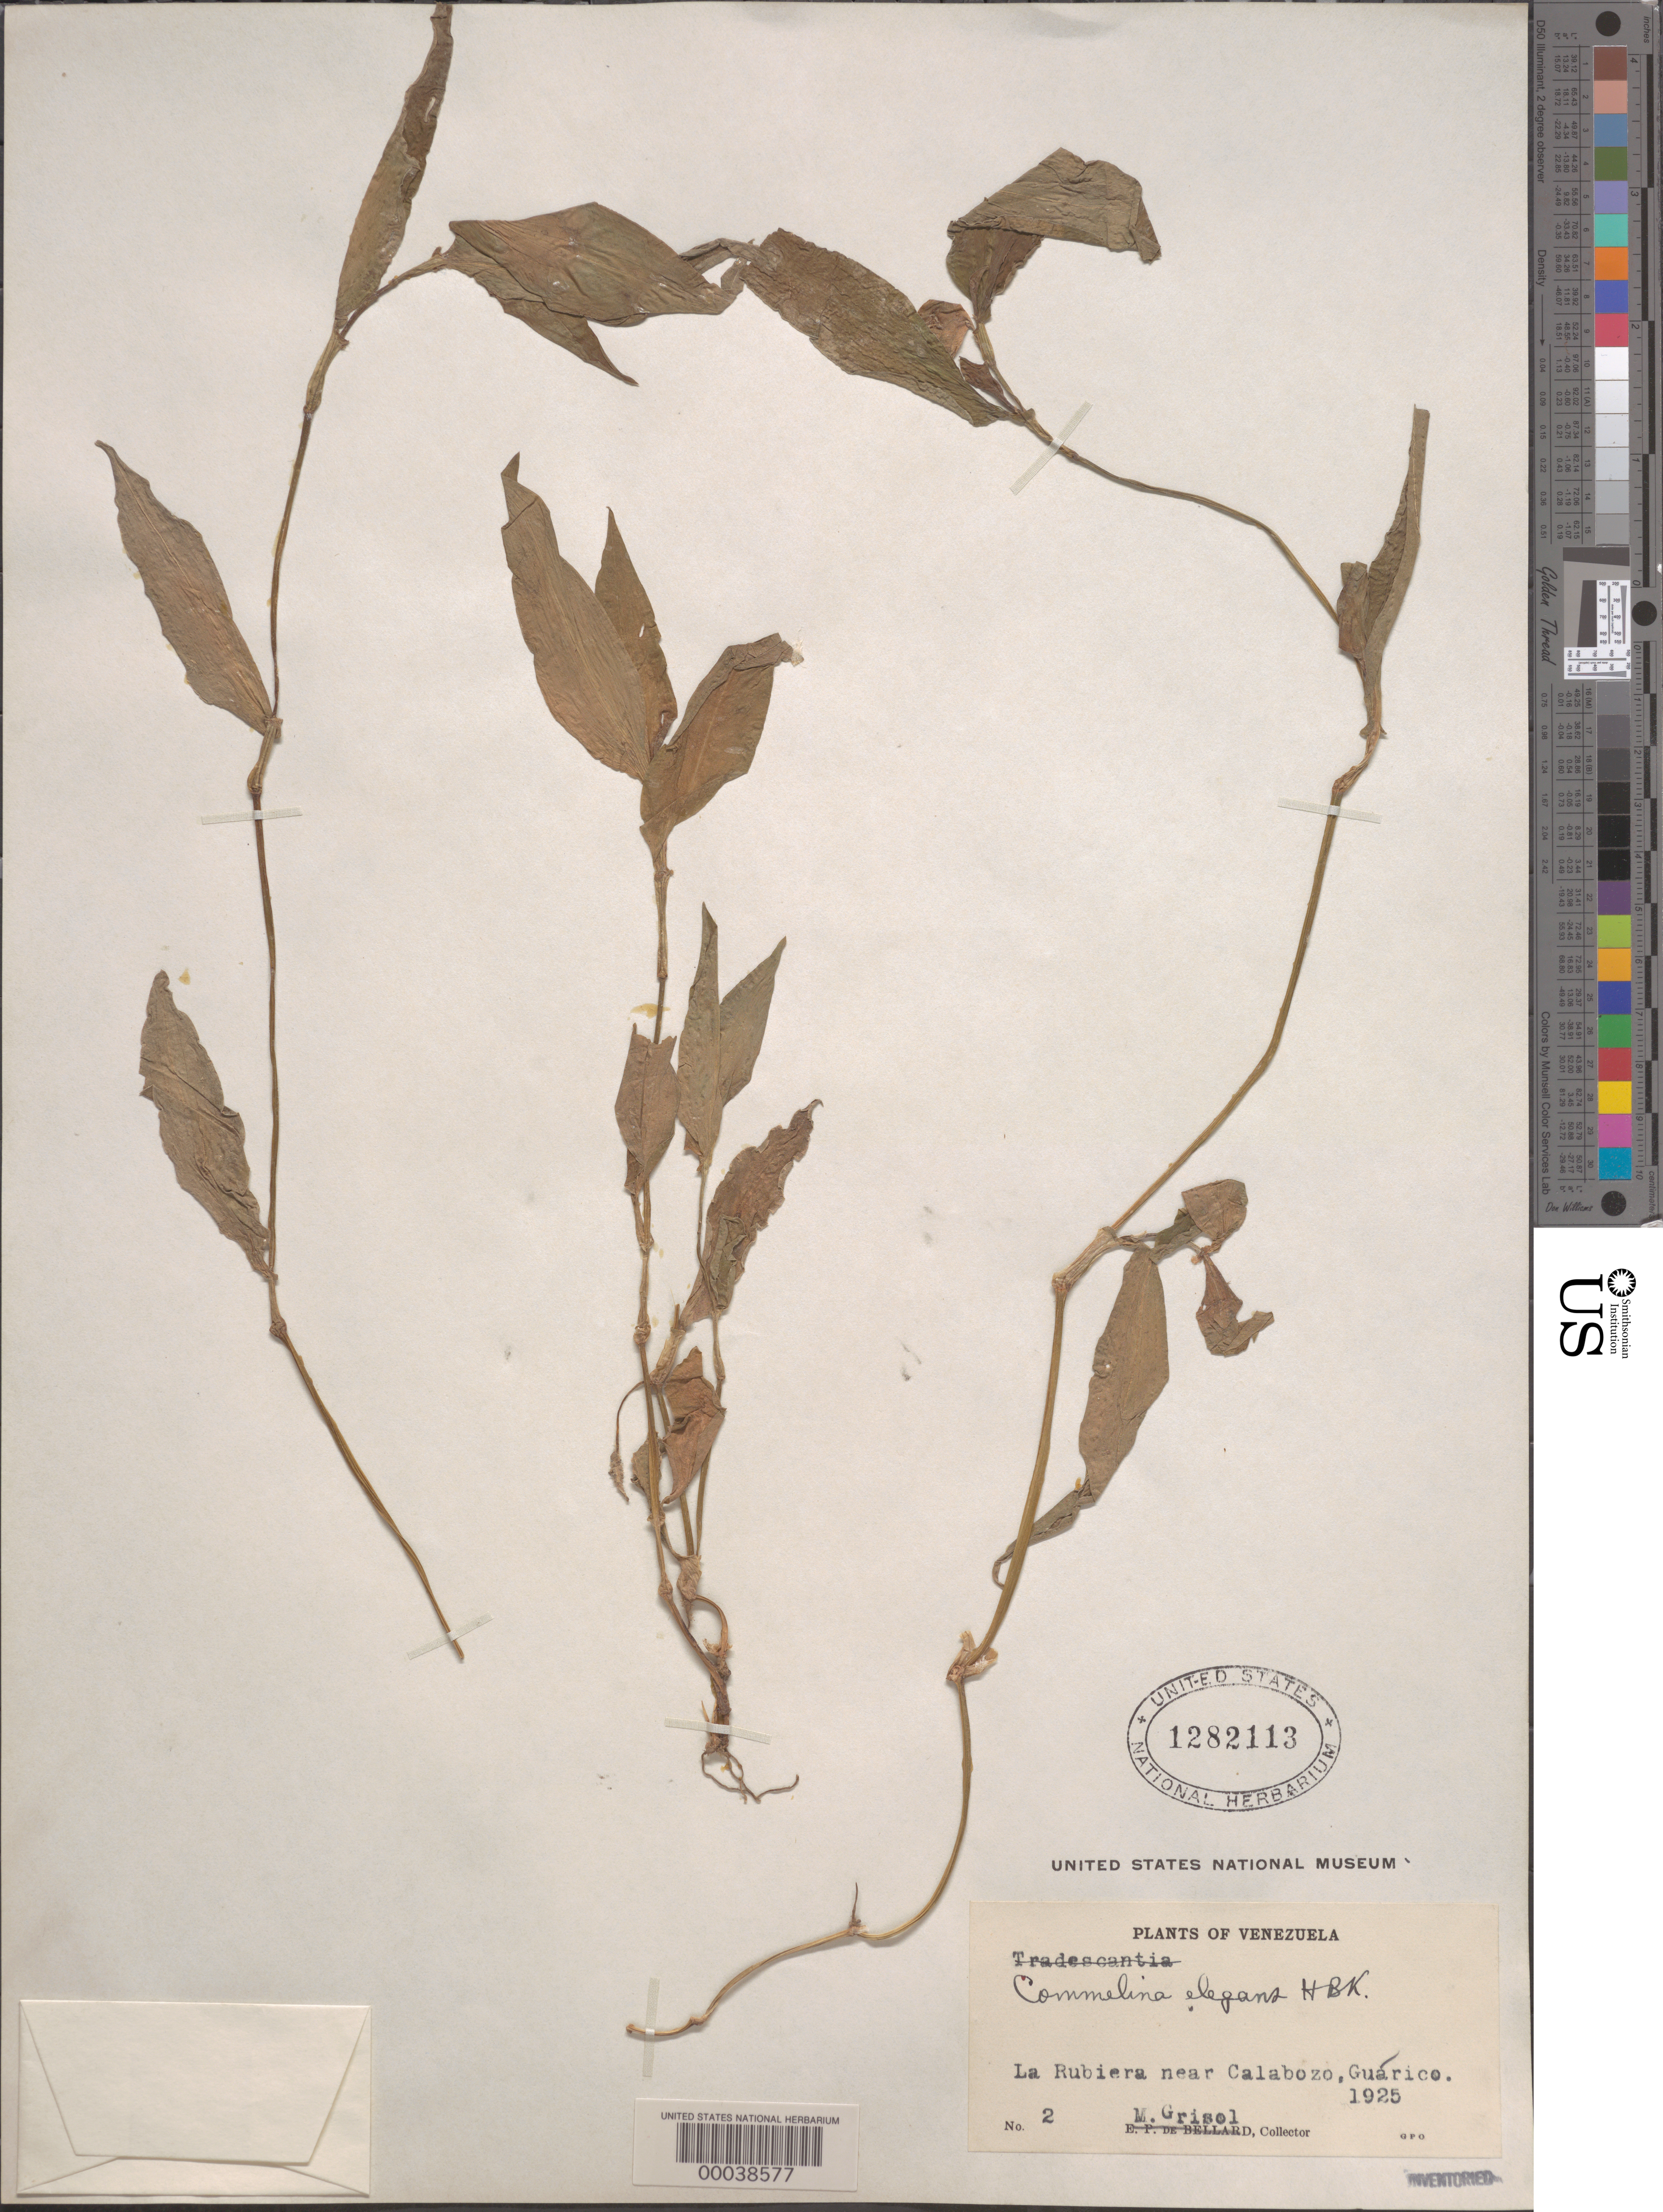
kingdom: Plantae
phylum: Tracheophyta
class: Liliopsida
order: Commelinales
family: Commelinaceae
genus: Commelina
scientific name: Commelina erecta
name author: L.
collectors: M. Grisol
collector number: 2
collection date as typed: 1925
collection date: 1925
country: Venezuela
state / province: Guárico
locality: La rubiera, near calabozo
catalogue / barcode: US 1282113